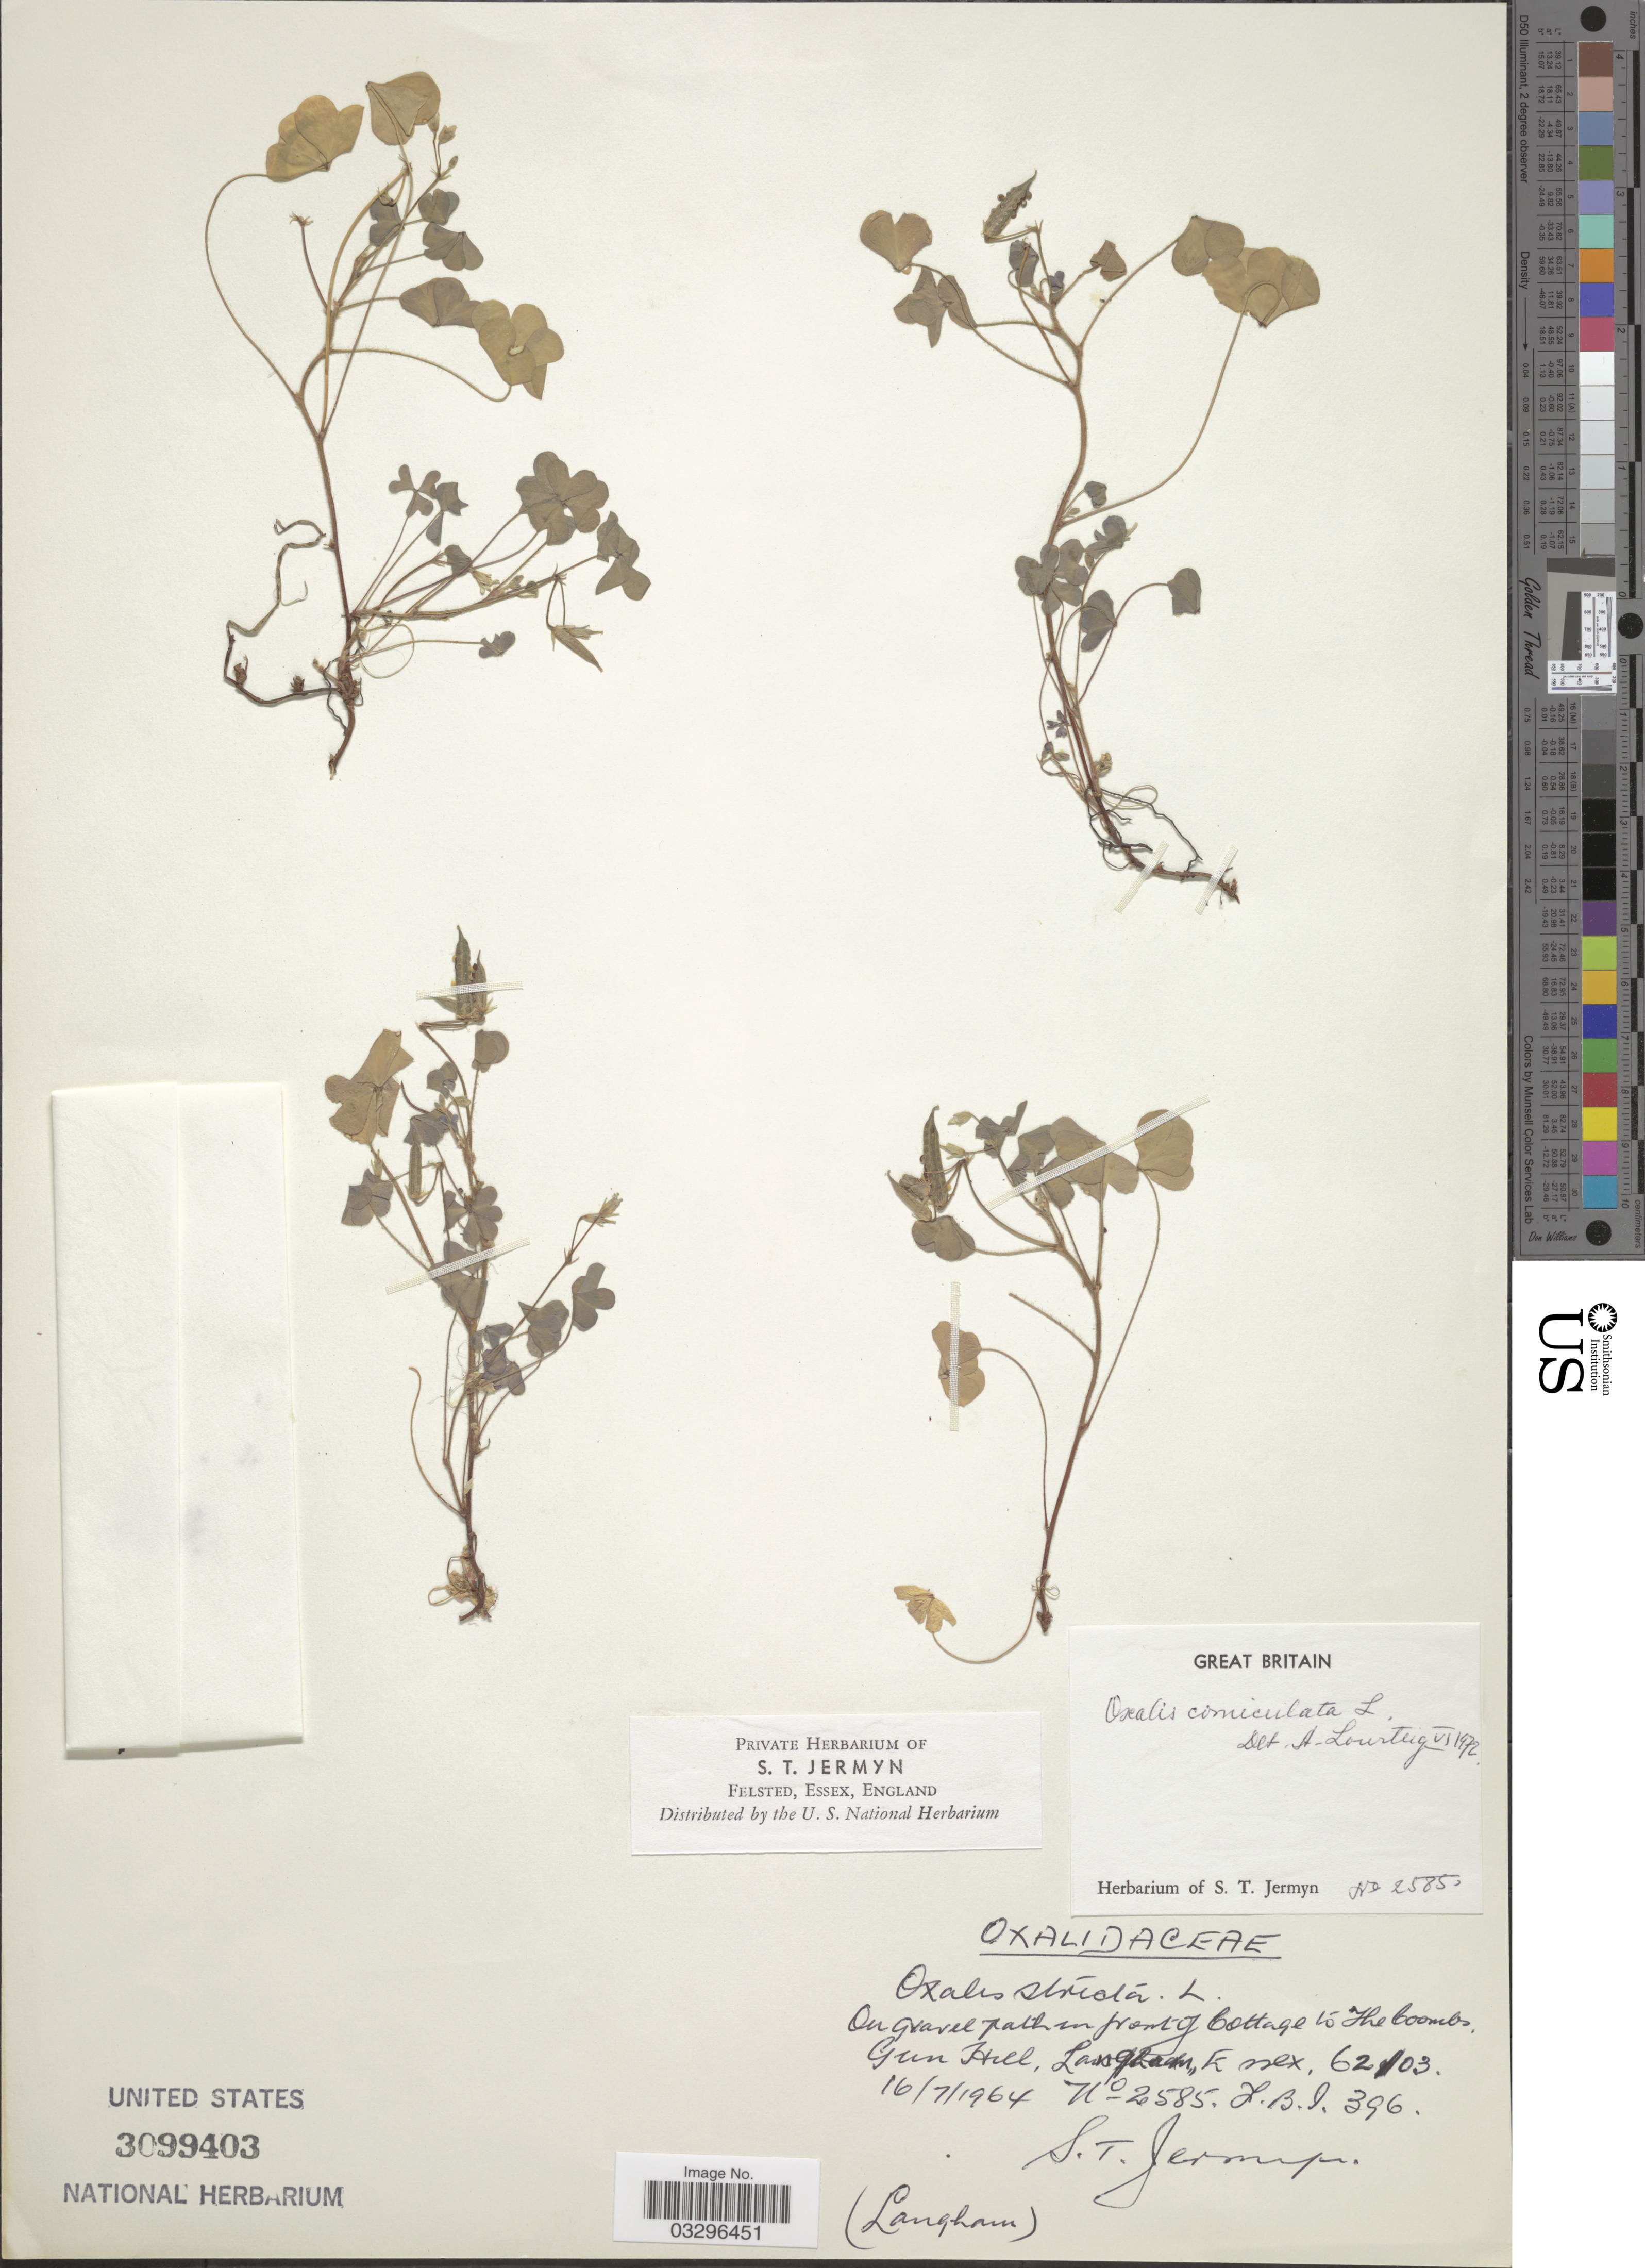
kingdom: Plantae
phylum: Tracheophyta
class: Magnoliopsida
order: Oxalidales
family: Oxalidaceae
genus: Oxalis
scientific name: Oxalis corniculata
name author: L.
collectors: S. Jermyn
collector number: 2585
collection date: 1964-07-16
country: United Kingdom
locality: On gravel path in front of Cottage to The Coombs, Gun Hill, Lass [illegible text], Essex, 62/03 [unsure placement] Great Britain.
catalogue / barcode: US 3099403